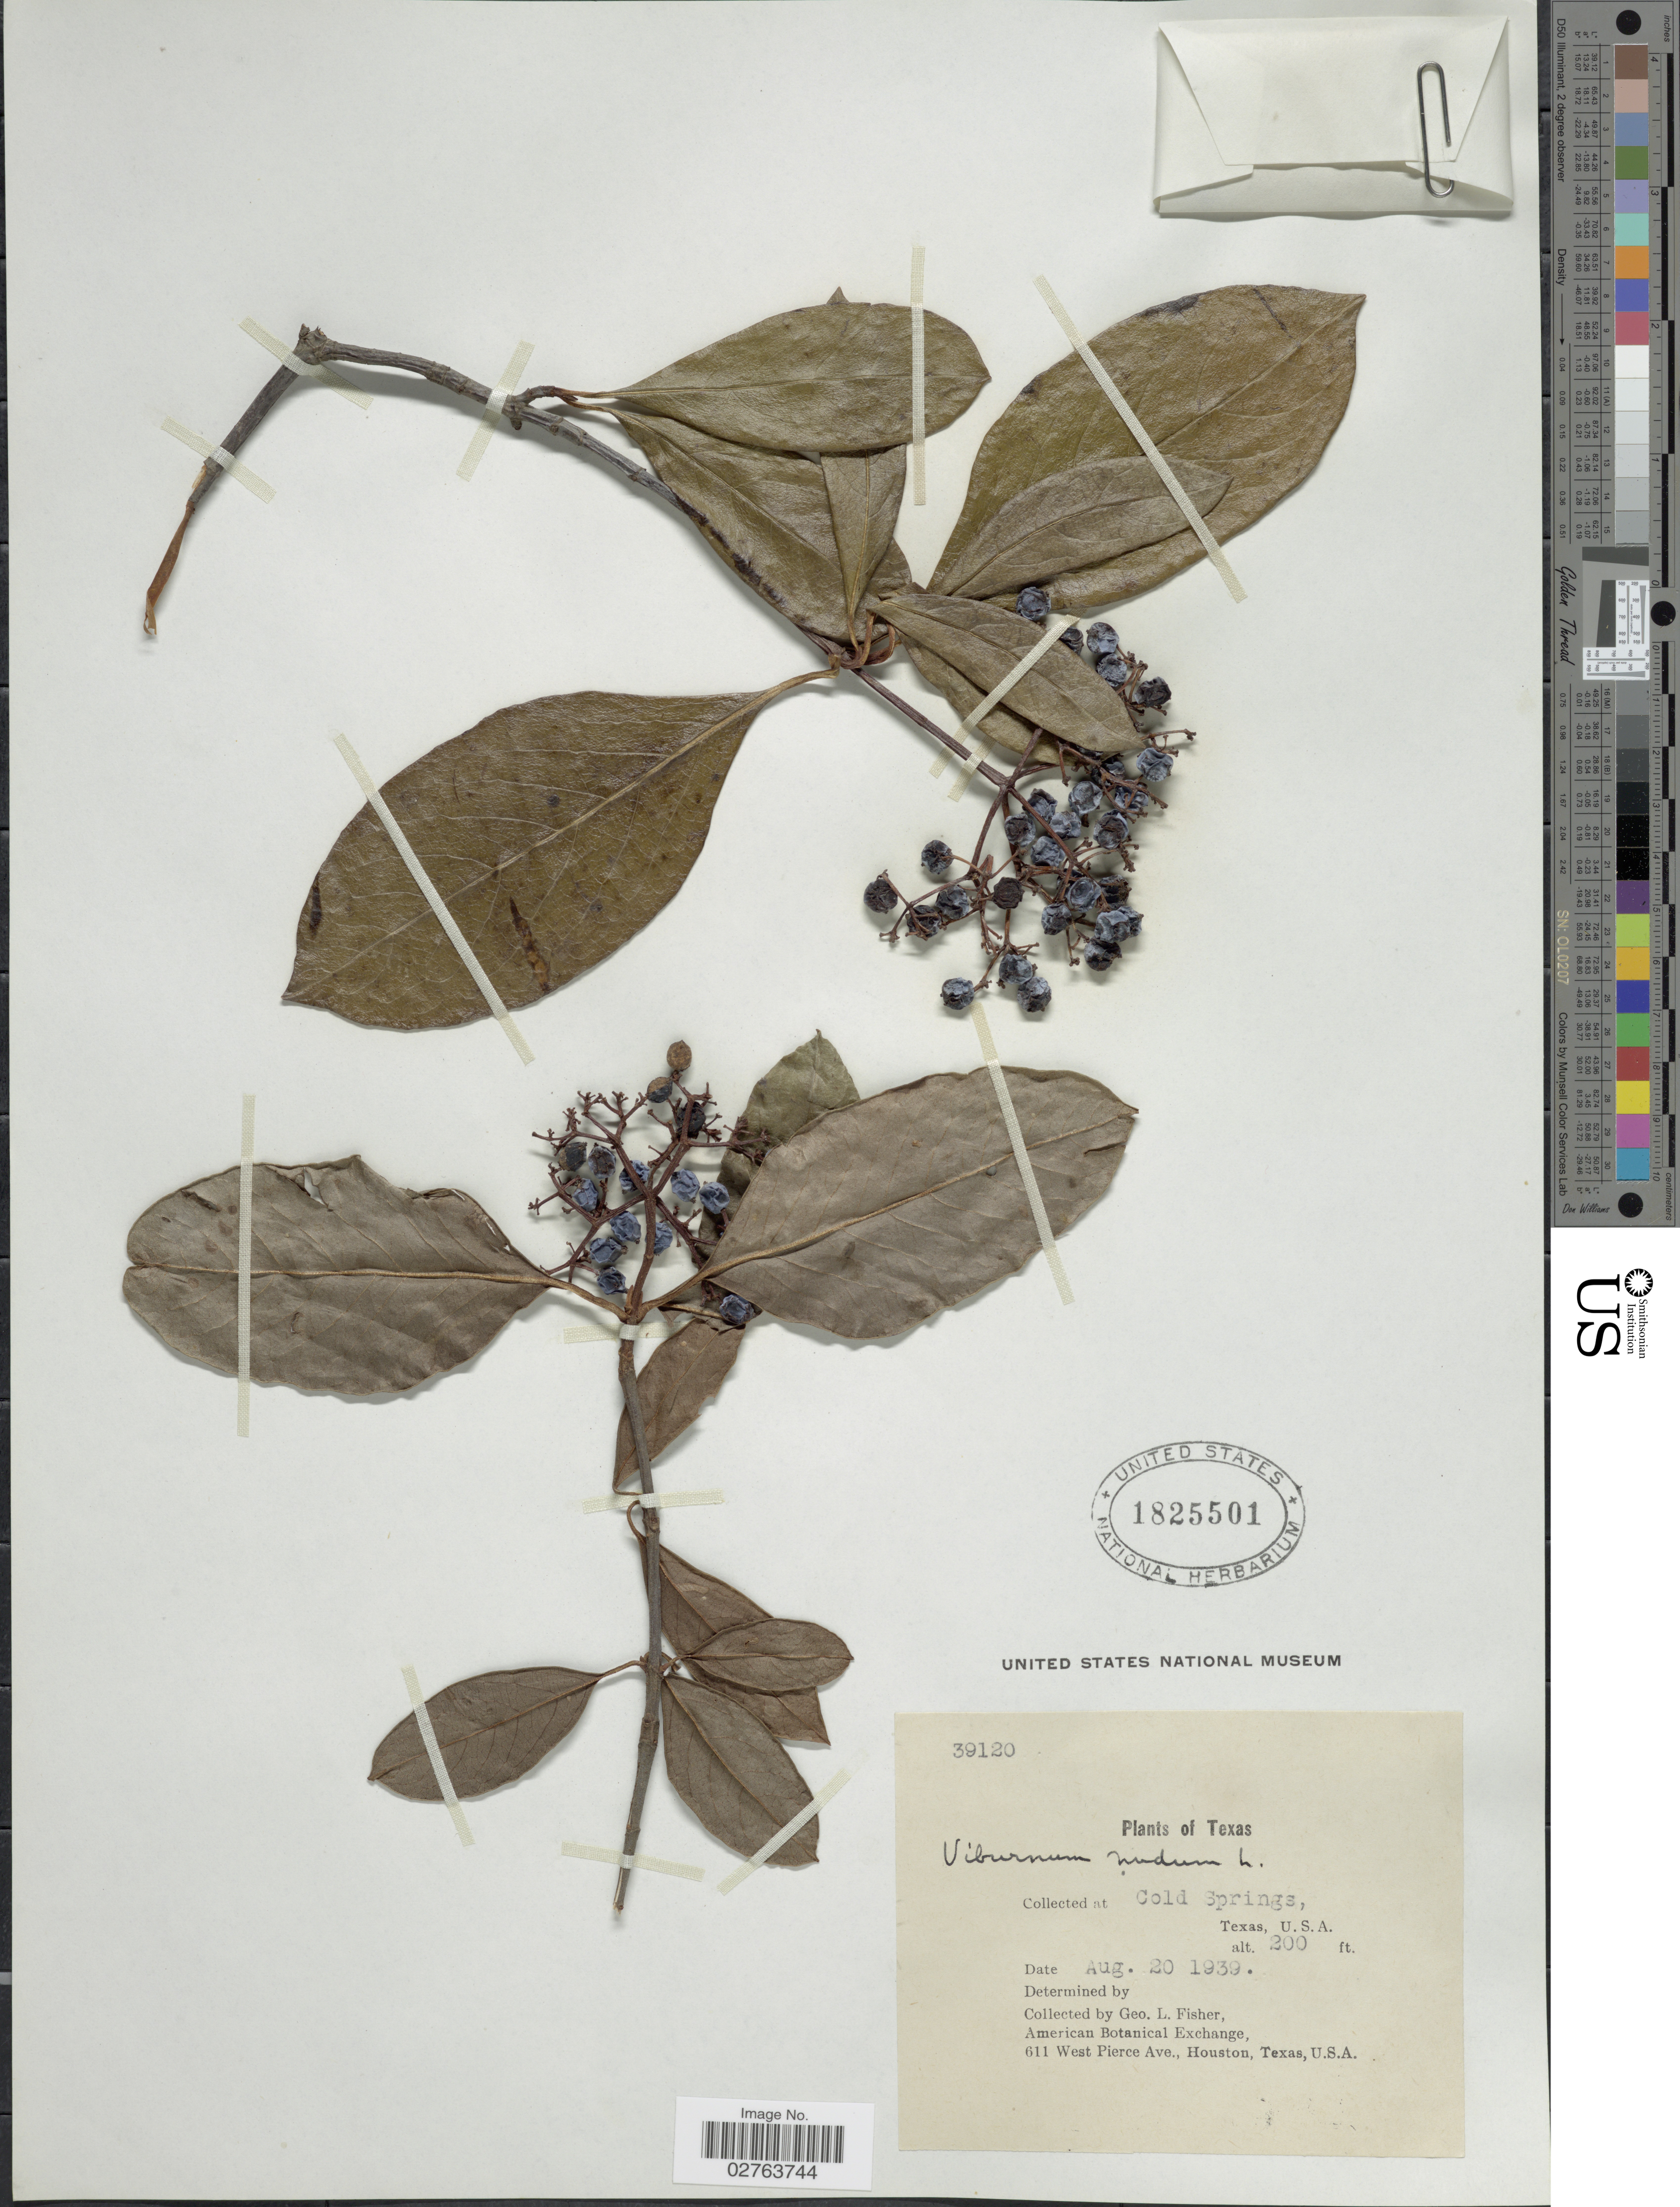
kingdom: Plantae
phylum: Tracheophyta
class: Magnoliopsida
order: Dipsacales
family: Viburnaceae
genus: Viburnum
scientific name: Viburnum nudum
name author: L.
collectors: G. L. Fisher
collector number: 39120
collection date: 1939-08-20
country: United States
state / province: Texas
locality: Cold Springs.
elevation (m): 61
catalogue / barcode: US 1825501